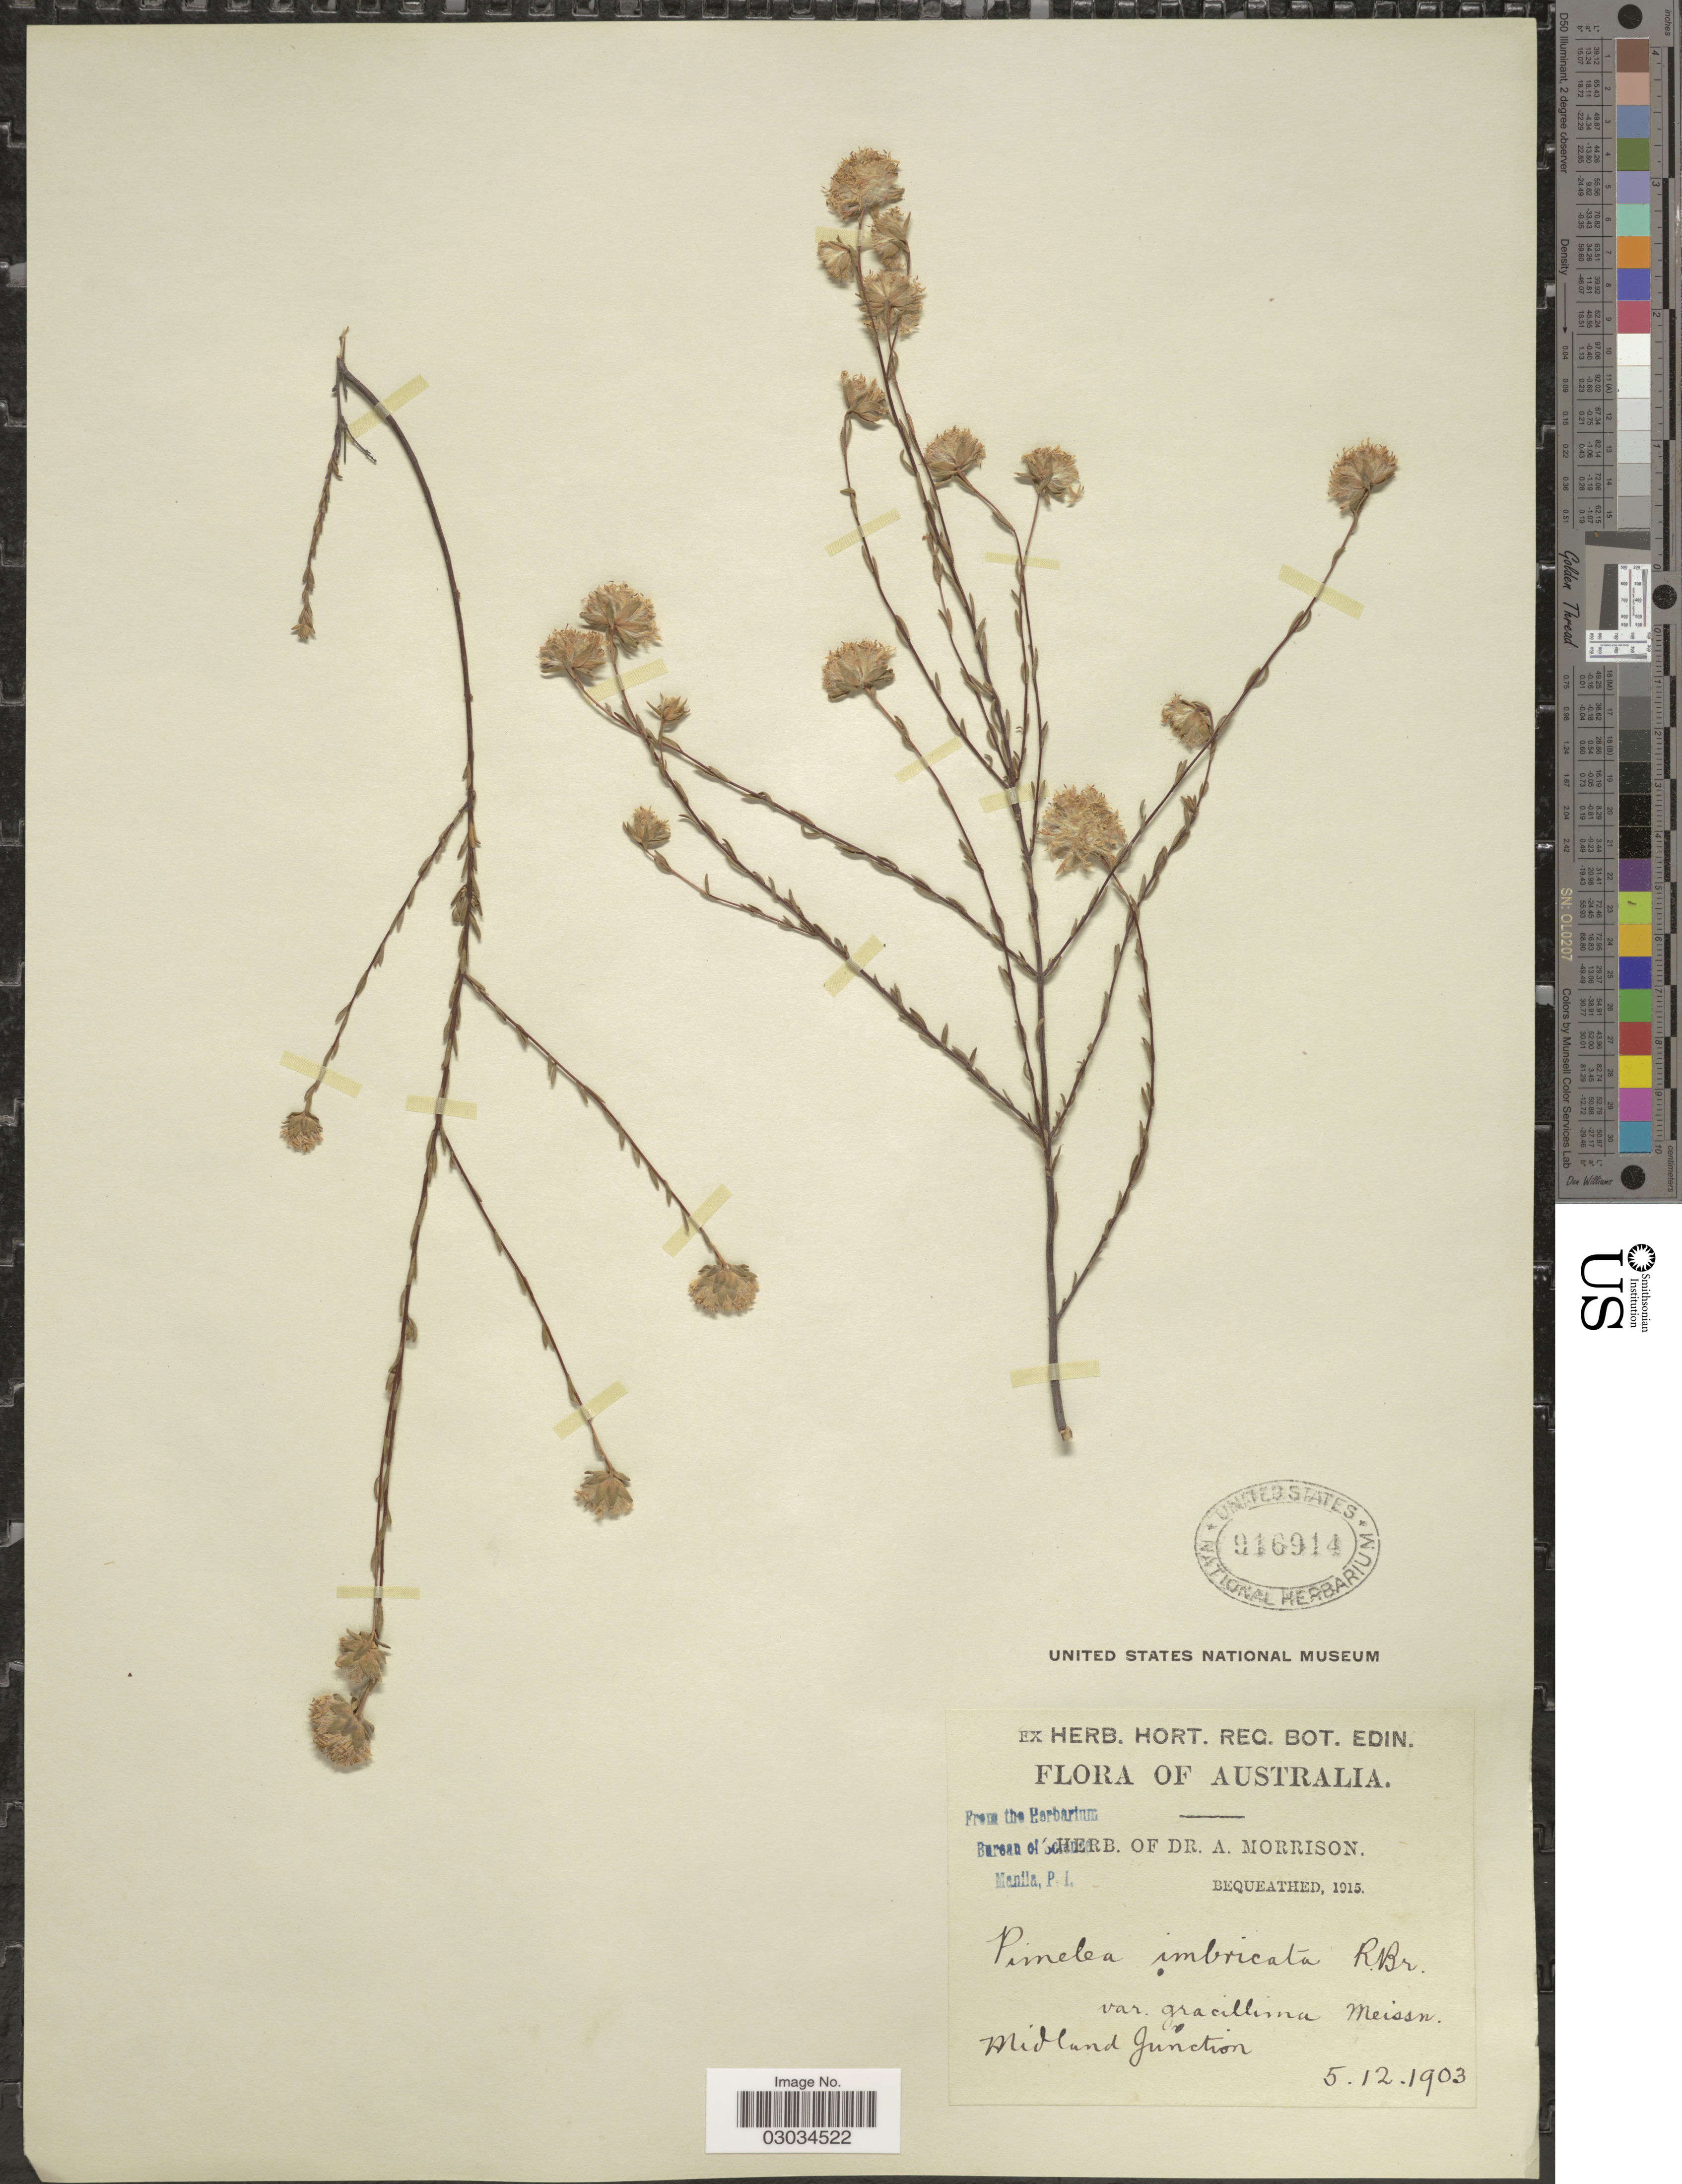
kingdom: Plantae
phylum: Tracheophyta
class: Magnoliopsida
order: Malvales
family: Thymelaeaceae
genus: Pimelea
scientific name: Pimelea imbricata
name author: R. Br.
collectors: ex herb. Dr. A. Morrison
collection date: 1903-12-05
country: Australia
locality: Midland Junction.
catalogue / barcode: US 916914